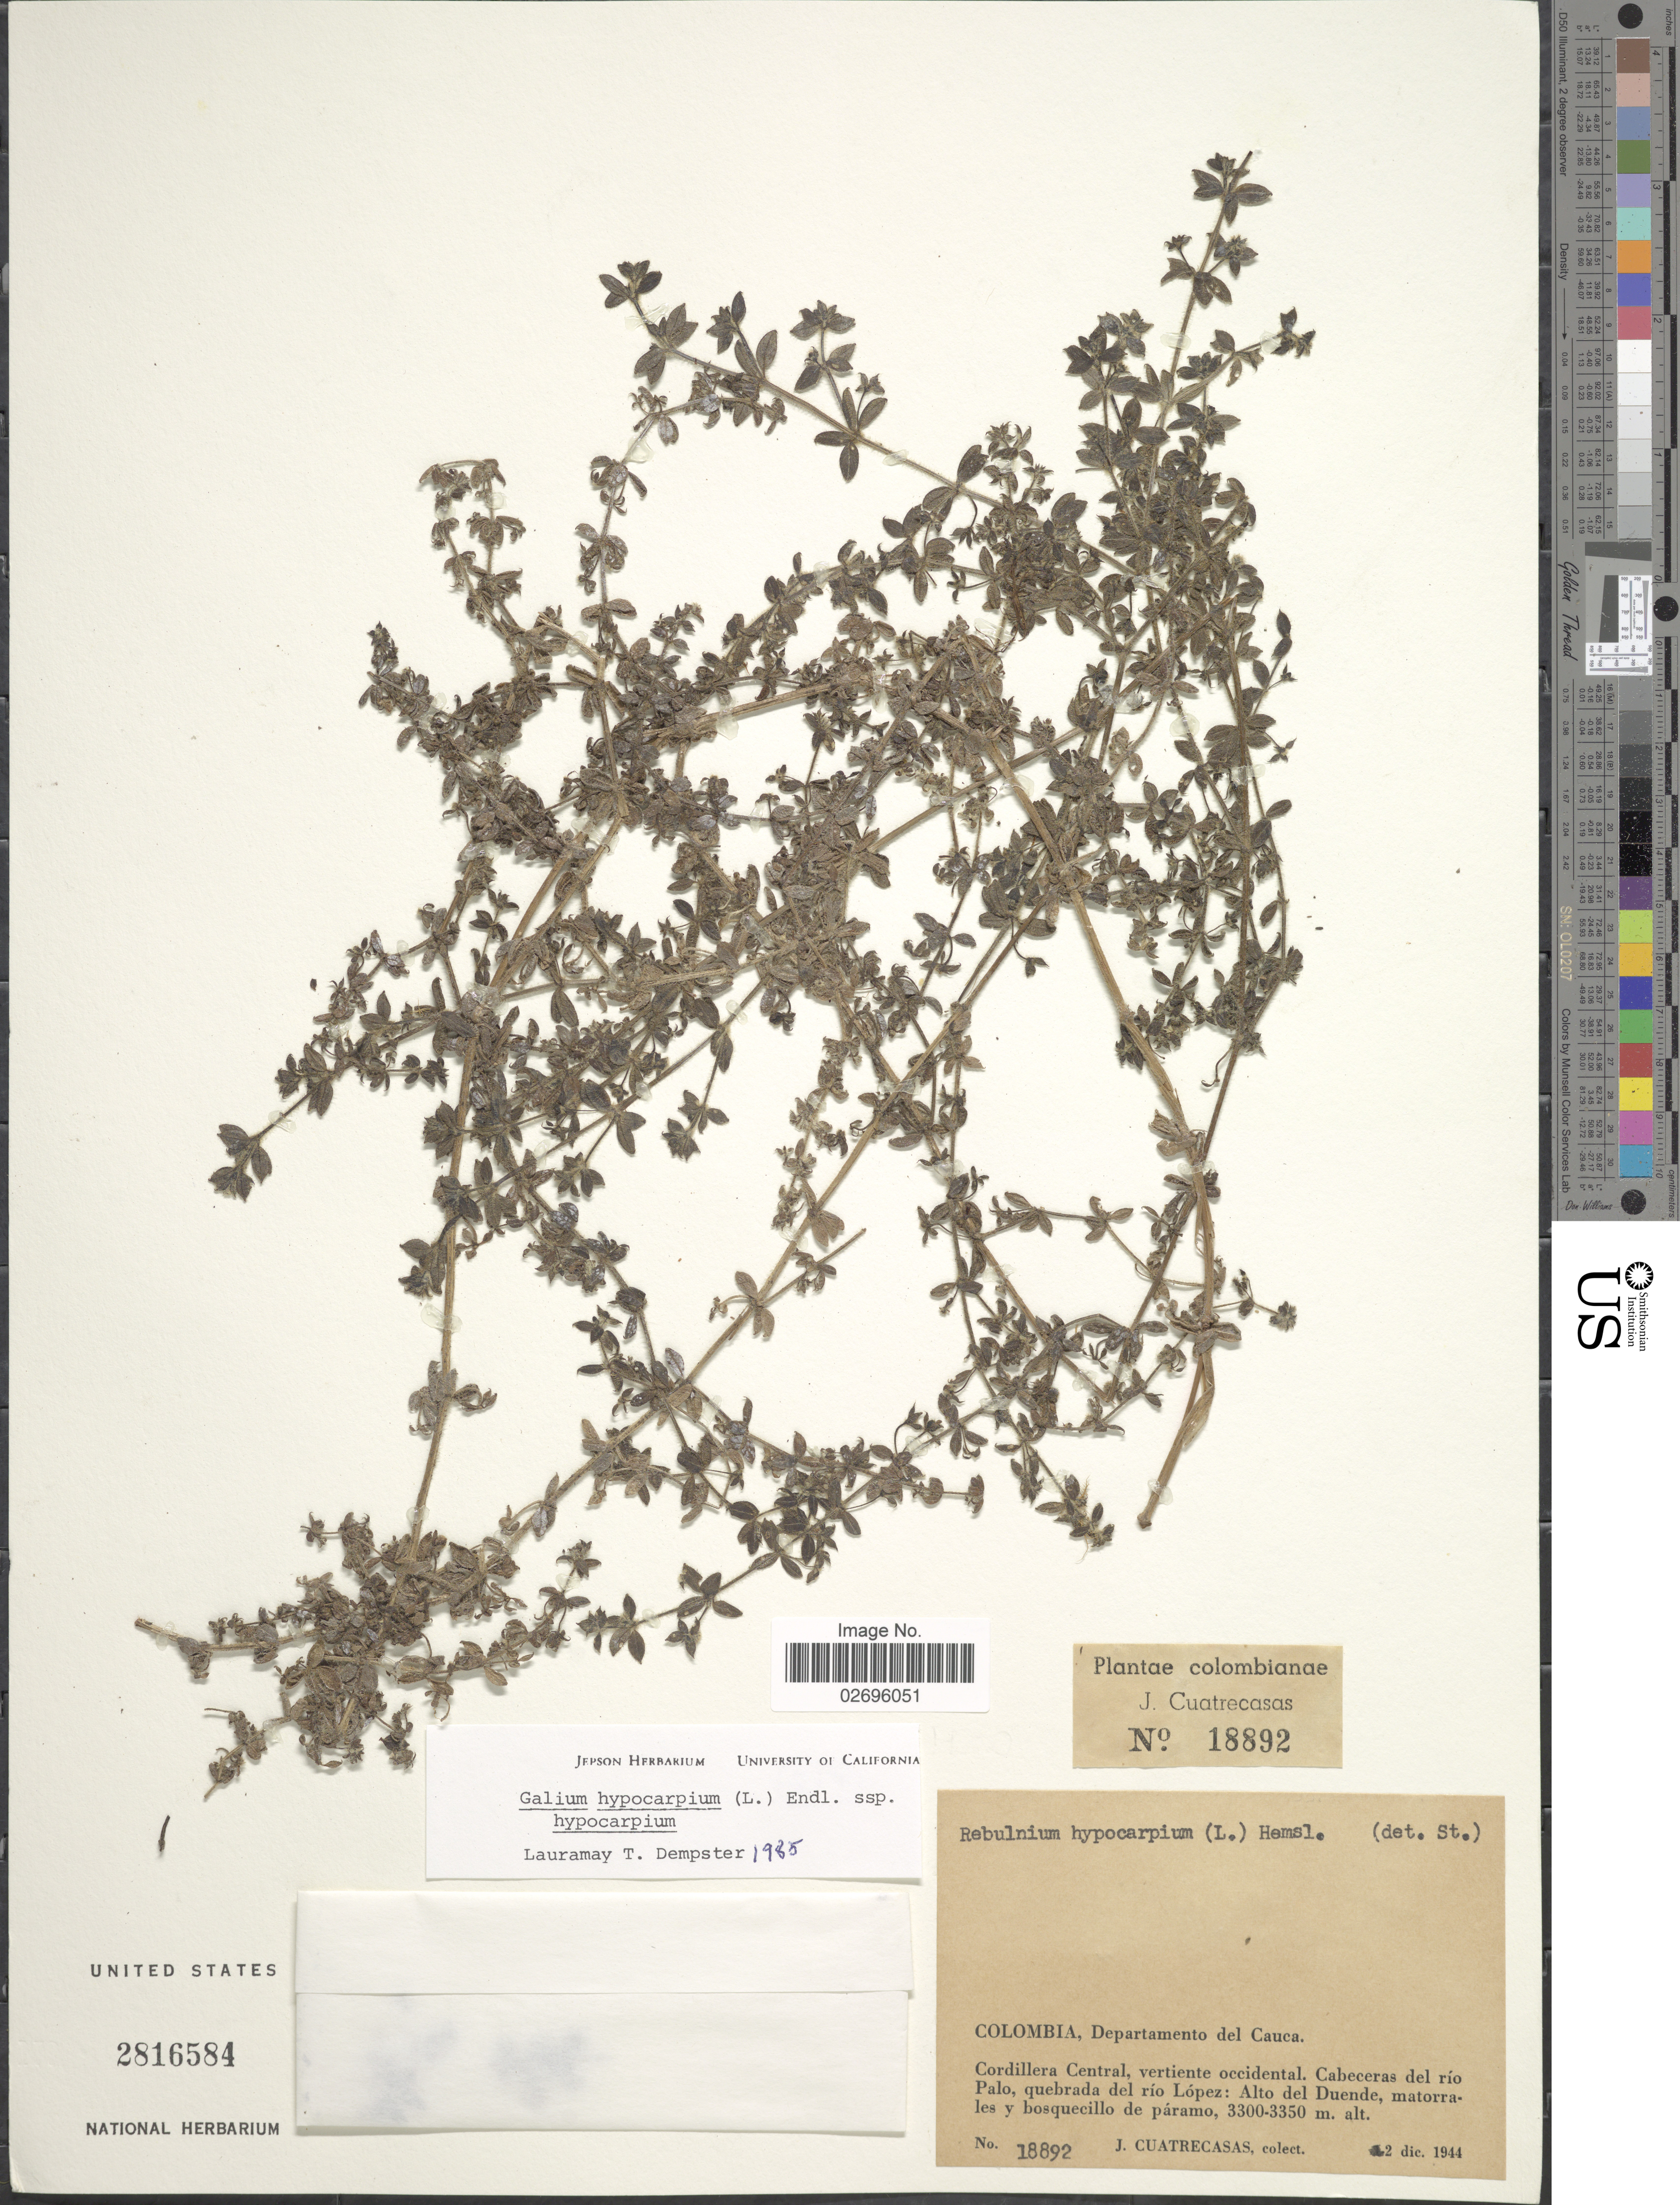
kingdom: Plantae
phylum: Tracheophyta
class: Magnoliopsida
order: Gentianales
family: Rubiaceae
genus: Galium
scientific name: Galium hypocarpium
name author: (L.) Endl. ex Griseb.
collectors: J. Cuatrecasas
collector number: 18892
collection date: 1944-12-02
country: Colombia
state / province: Cauca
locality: Departamento del Cauca. Cordillera Central, vertiente occidental. Cabeceras del rio Palo, quebrada del rio Lopez: Alto del Duende, matorrales y bosquecillo de paramo.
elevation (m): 3300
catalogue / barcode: US 2816584